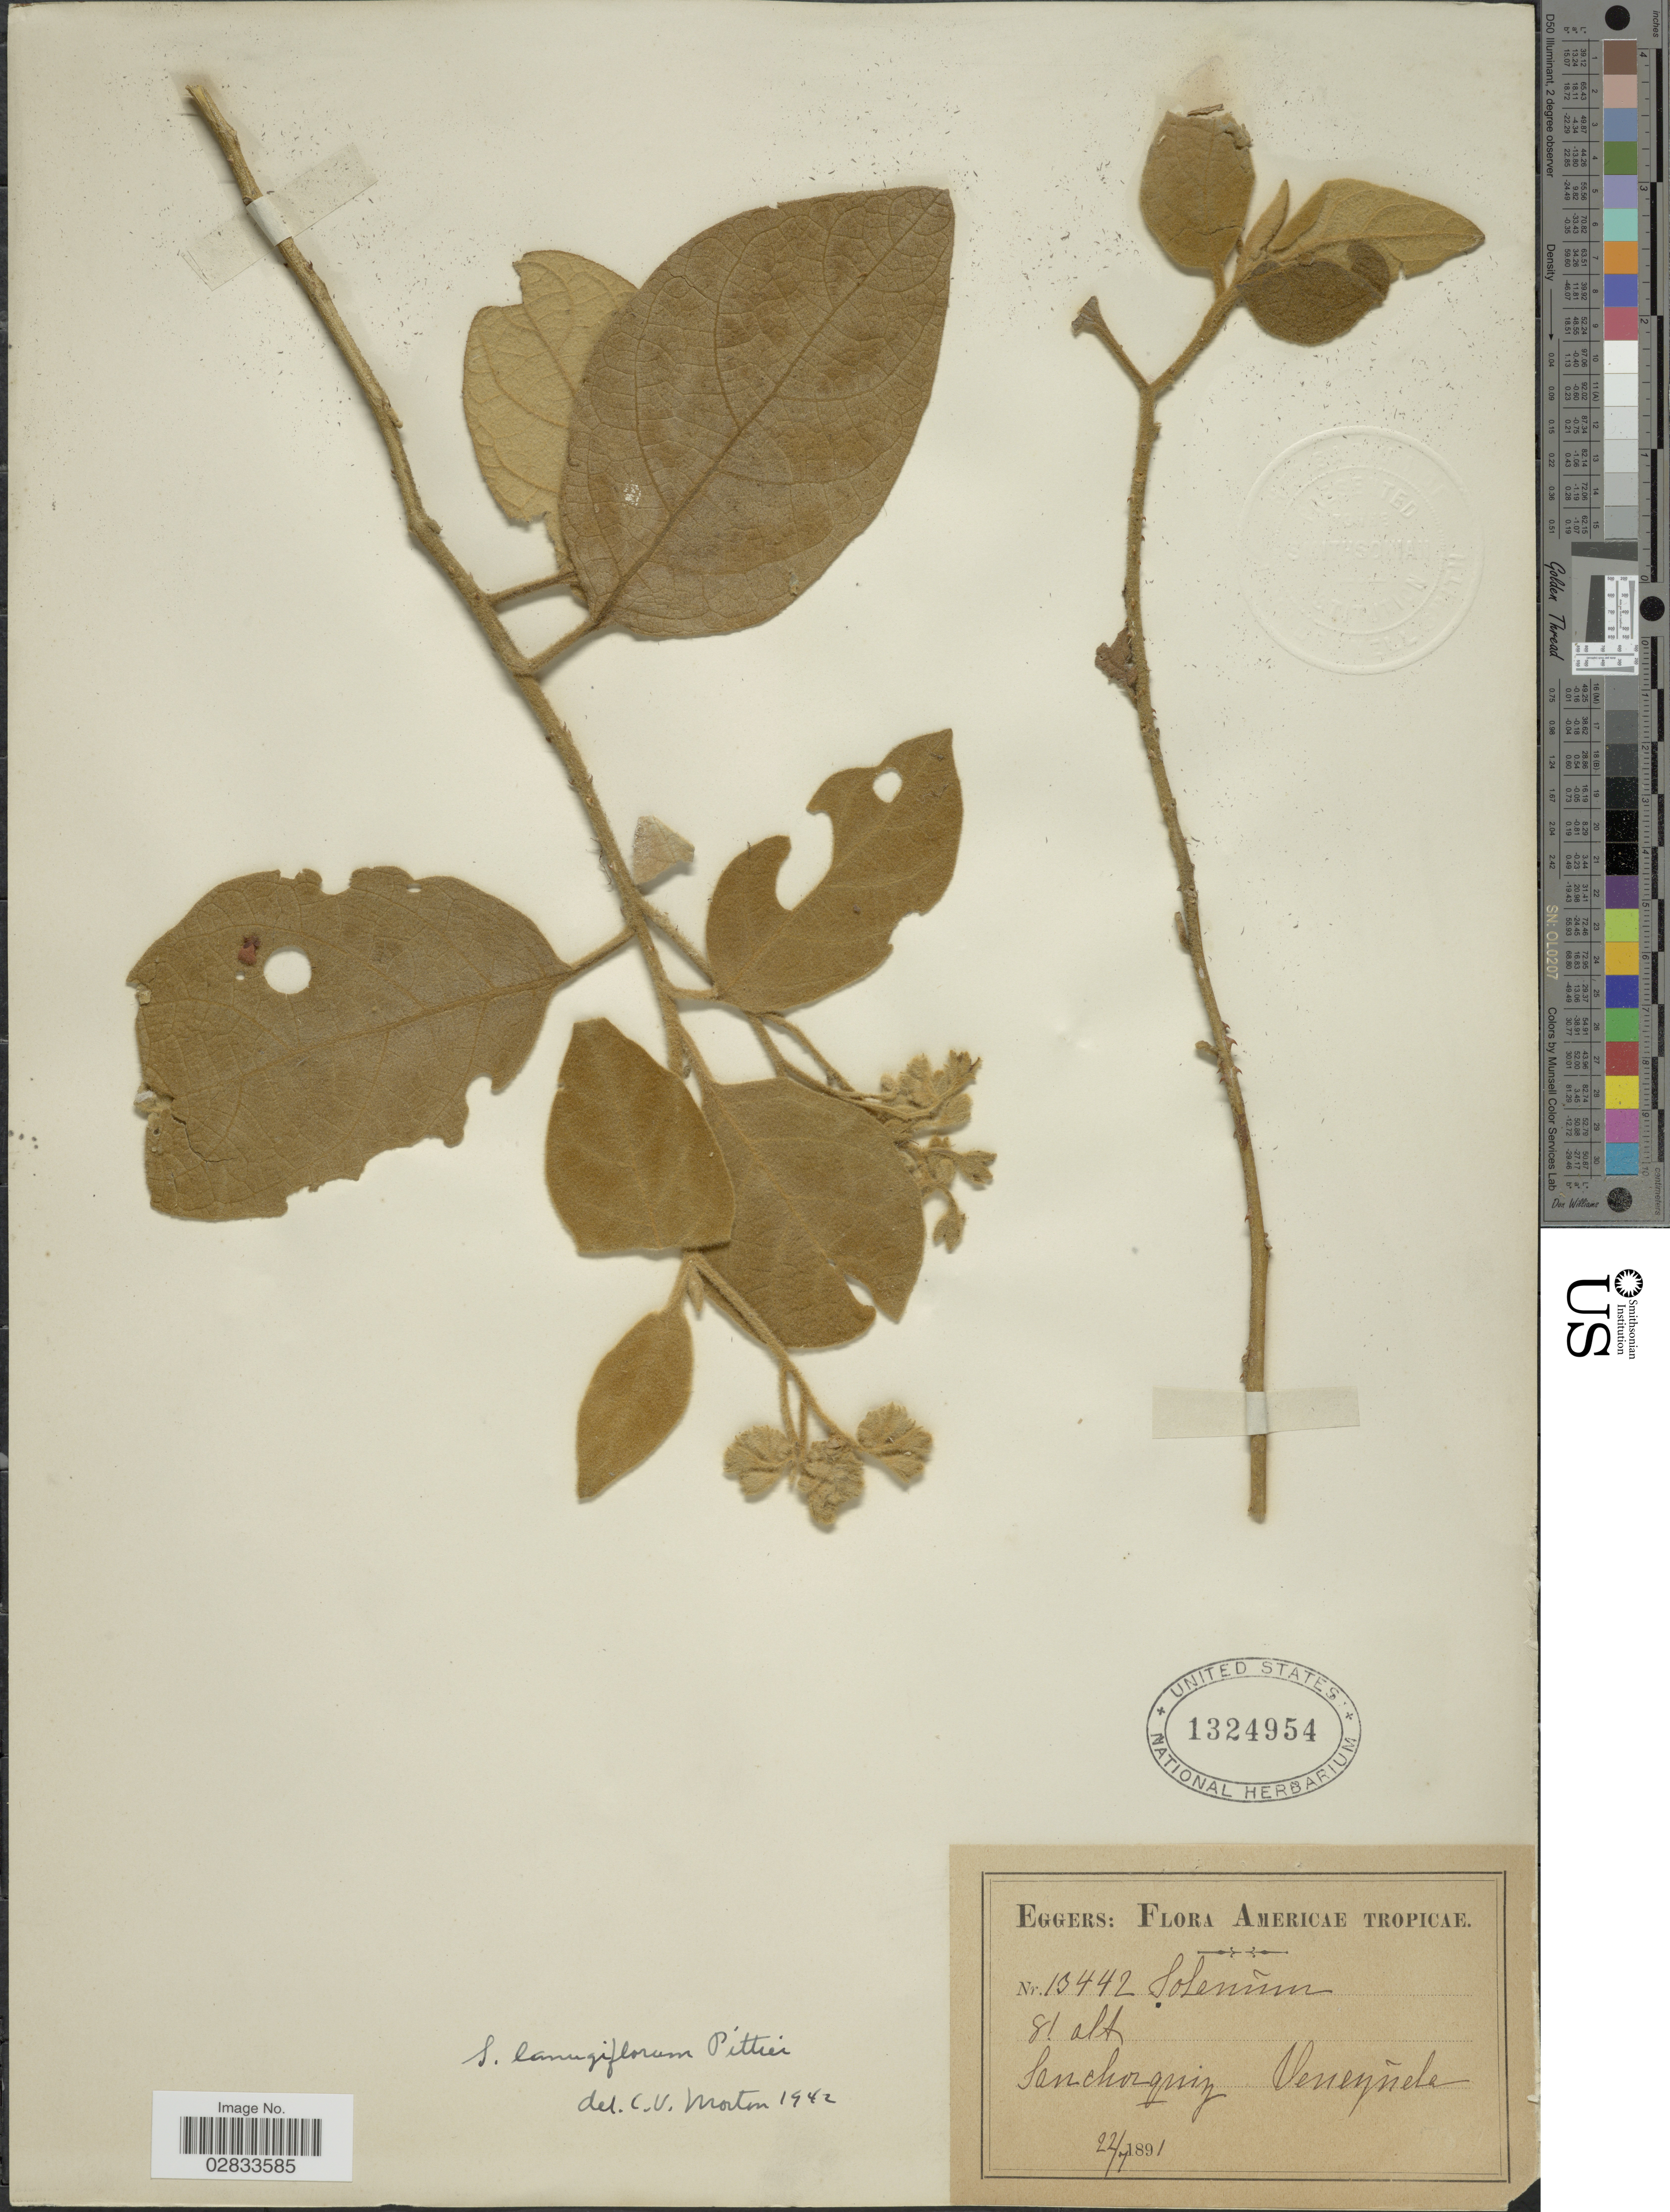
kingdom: Plantae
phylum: Tracheophyta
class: Magnoliopsida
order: Solanales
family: Solanaceae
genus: Solanum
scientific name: Solanum lanugiflorum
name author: Pittier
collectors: -. Eggers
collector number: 13442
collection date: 1891-07-22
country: Venezuela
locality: Sanchorquiz. Americae tropicae.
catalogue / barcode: US 1324954